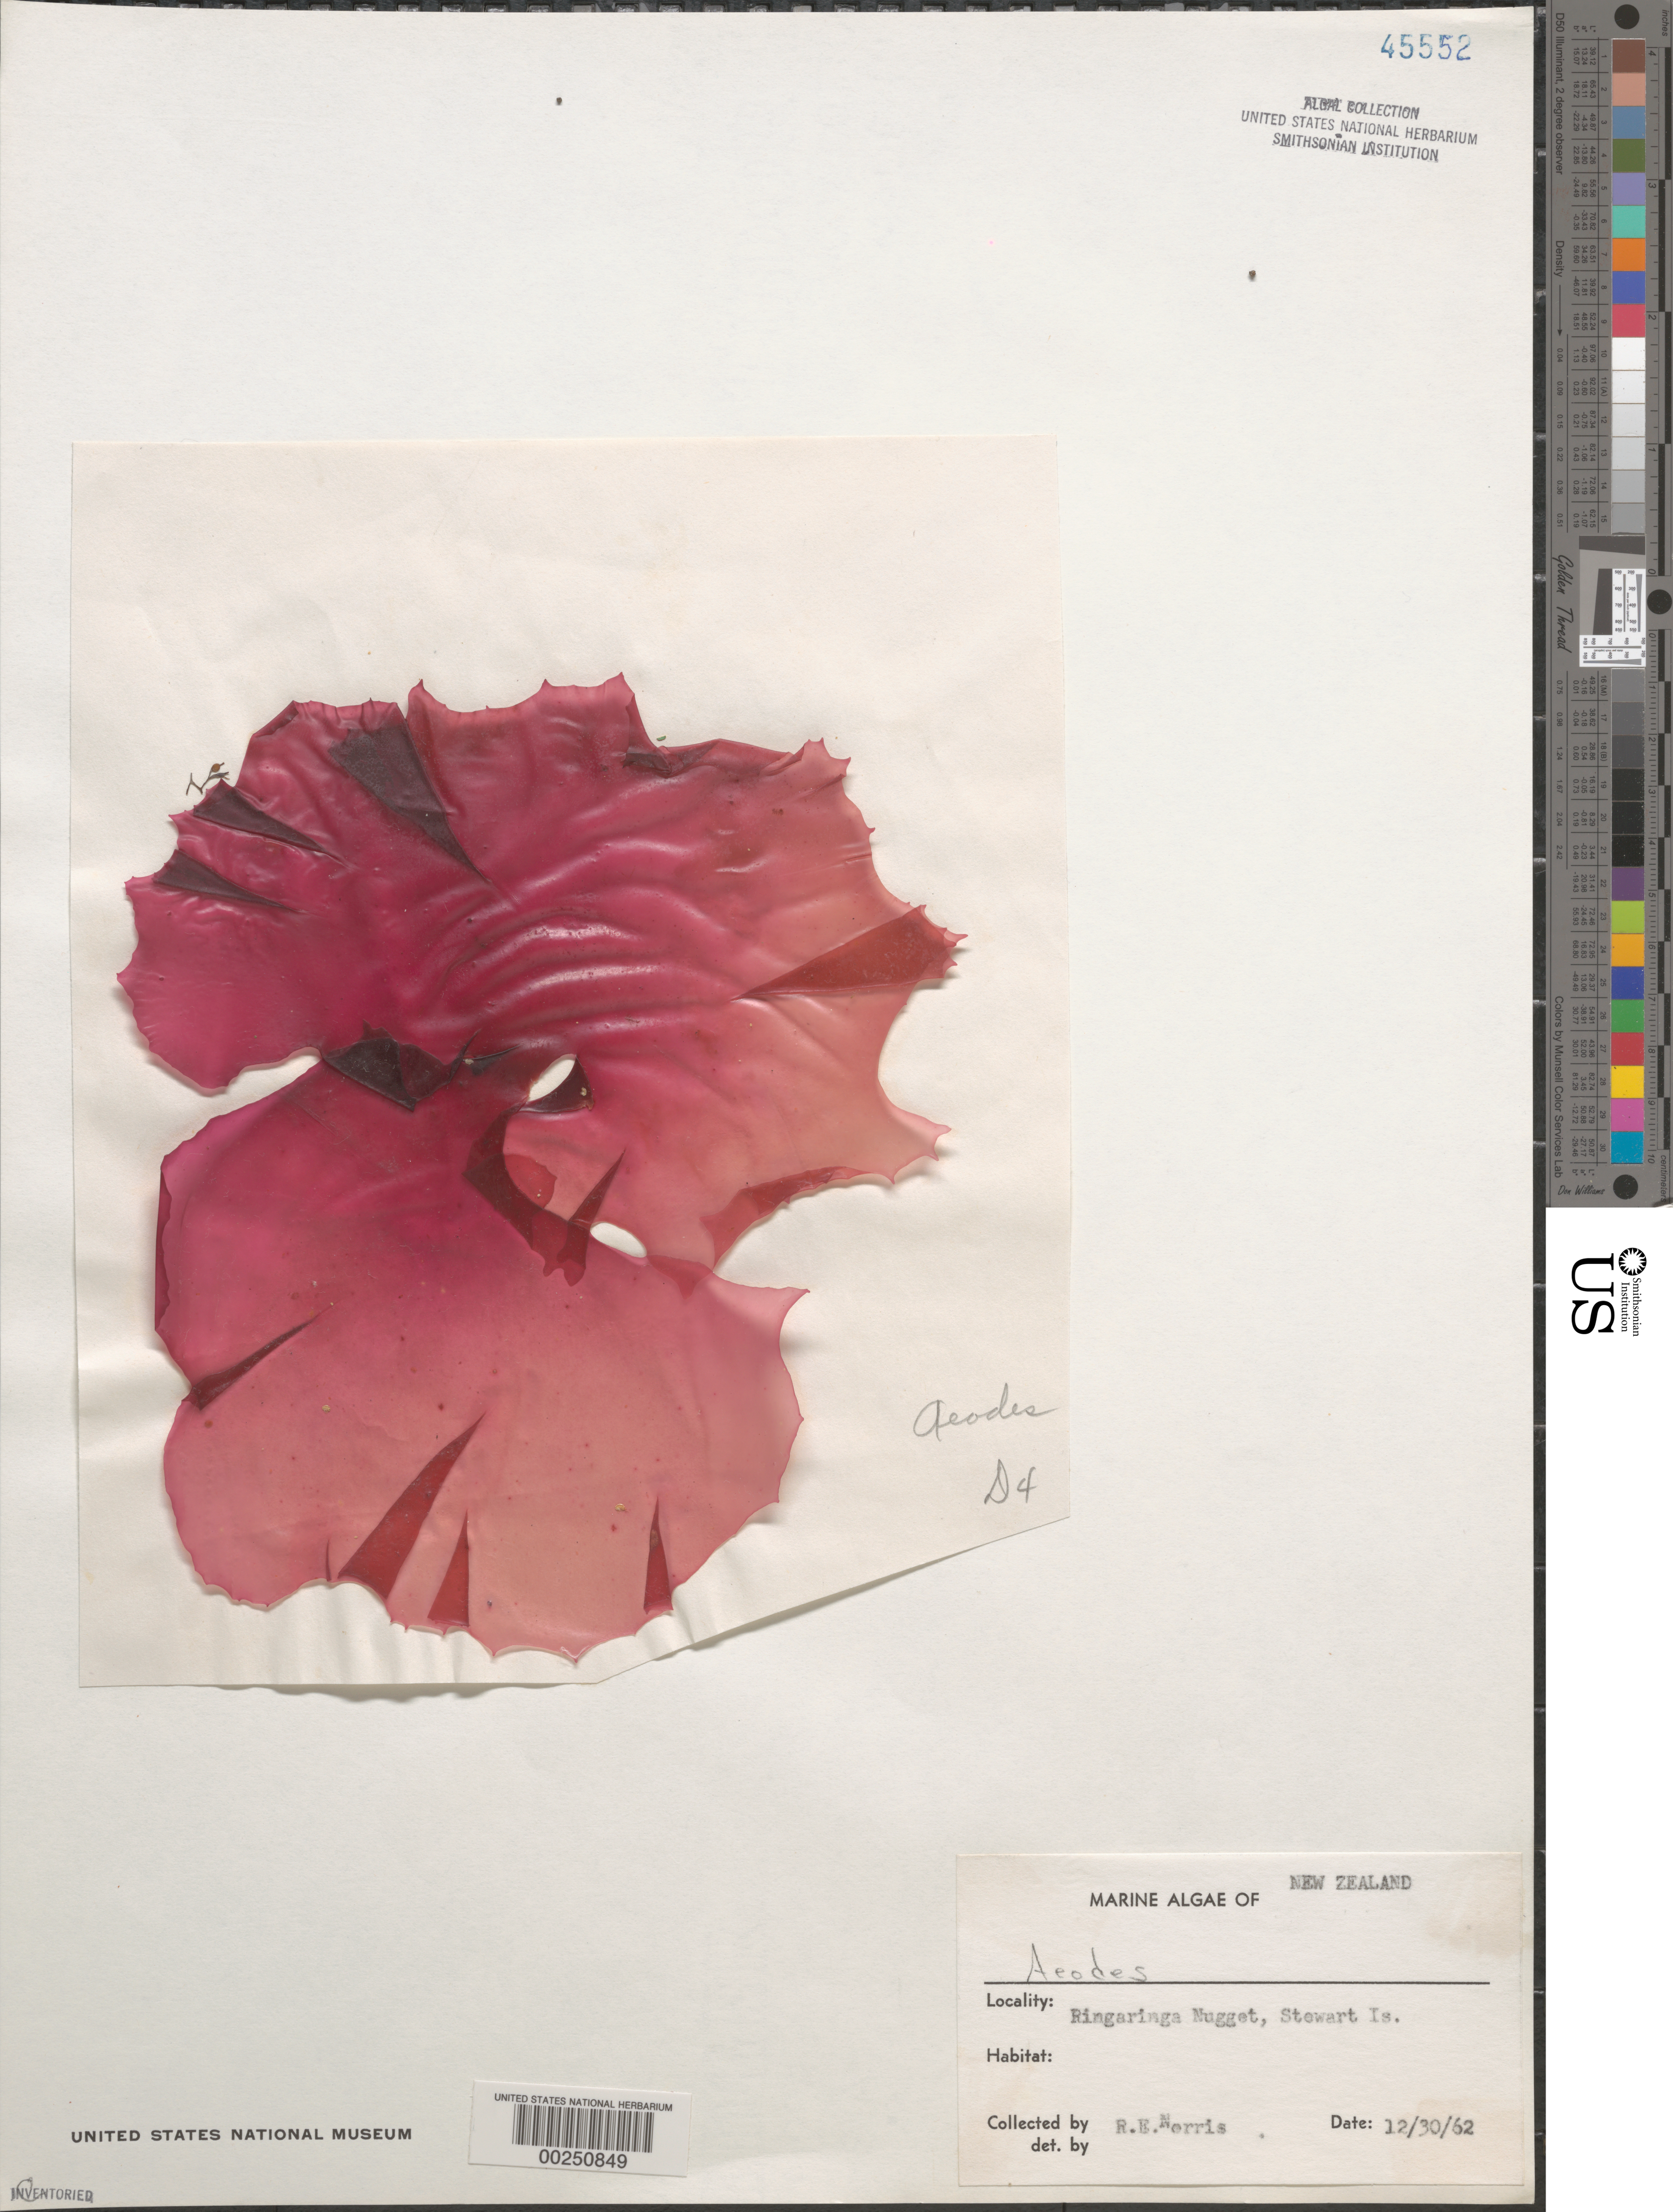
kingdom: Plantae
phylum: Rhodophyta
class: Florideophyceae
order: Halymeniales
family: Halymeniaceae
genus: Aeodes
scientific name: Aeodes sp.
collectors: R. E. Norris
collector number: D4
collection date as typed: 30 Dec 1962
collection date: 1962-12-30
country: New Zealand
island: Stewart Island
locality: Ringaringa Nugget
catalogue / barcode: US 45552